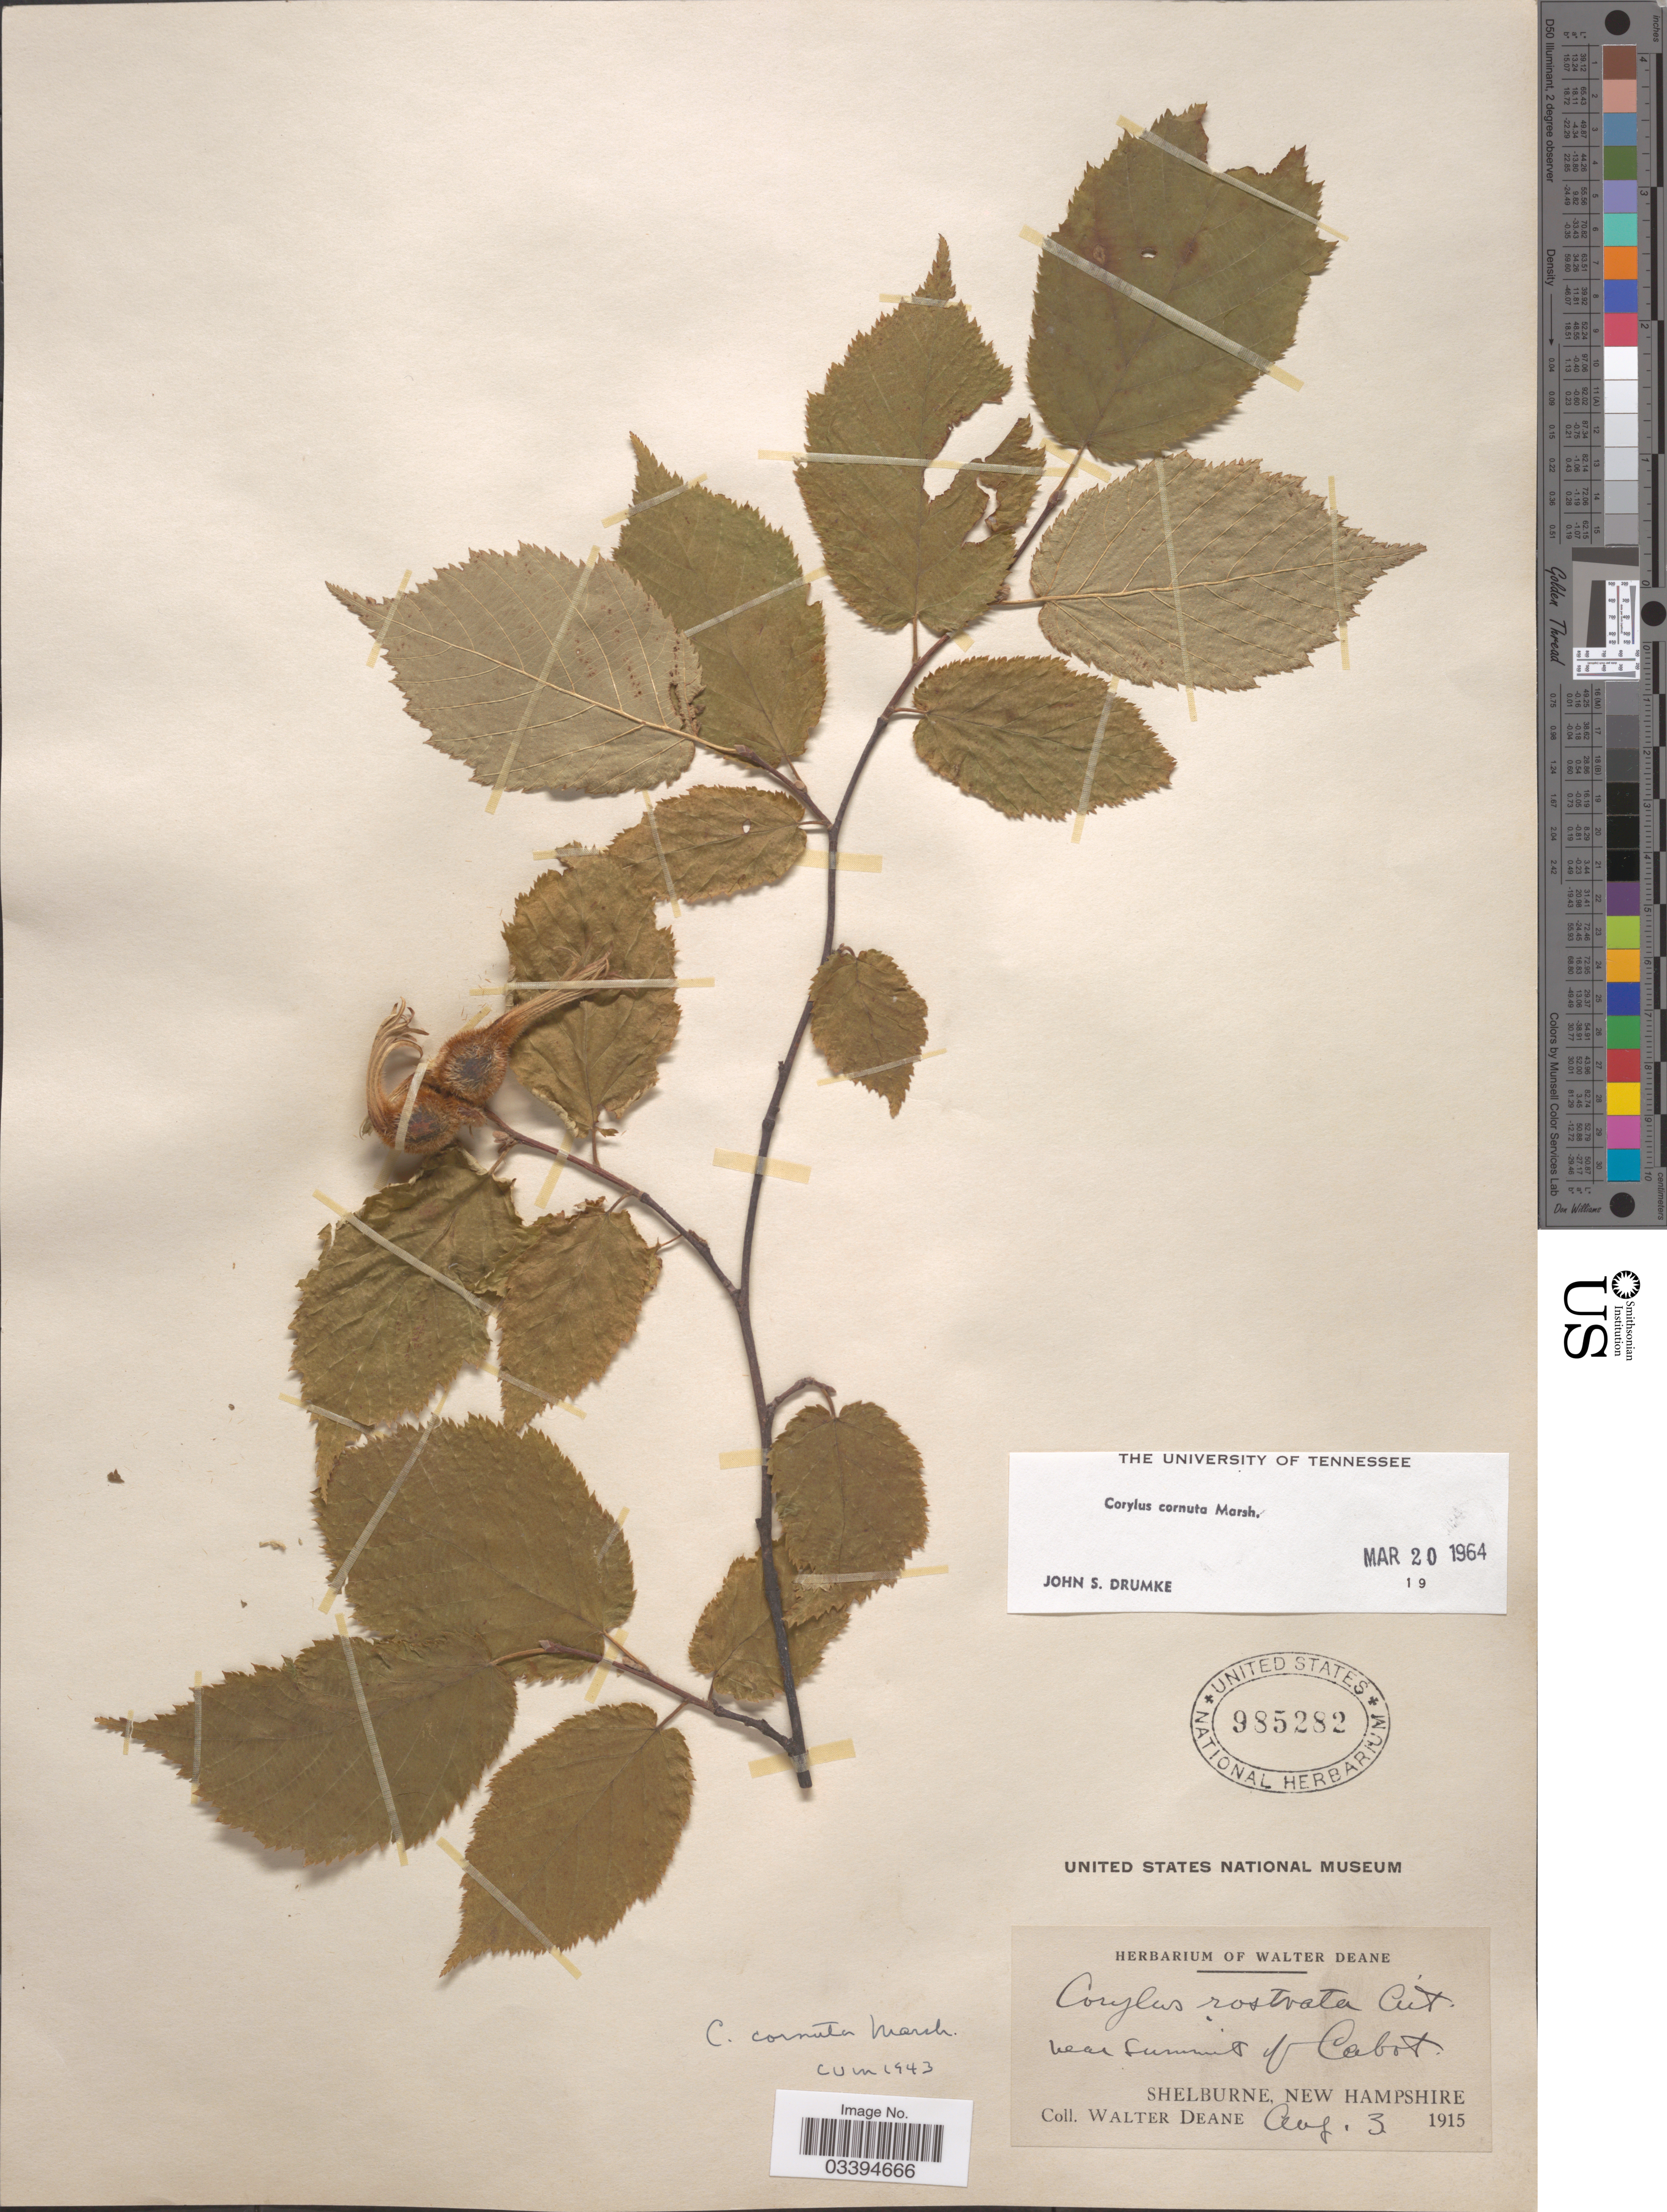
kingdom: Plantae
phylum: Tracheophyta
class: Magnoliopsida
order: Fagales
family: Betulaceae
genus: Corylus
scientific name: Corylus cornuta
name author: Marshall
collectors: W. Deane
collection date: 1915-08-03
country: United States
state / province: New Hampshire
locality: Near summit of Cabot. Shelburne.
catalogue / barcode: US 985282